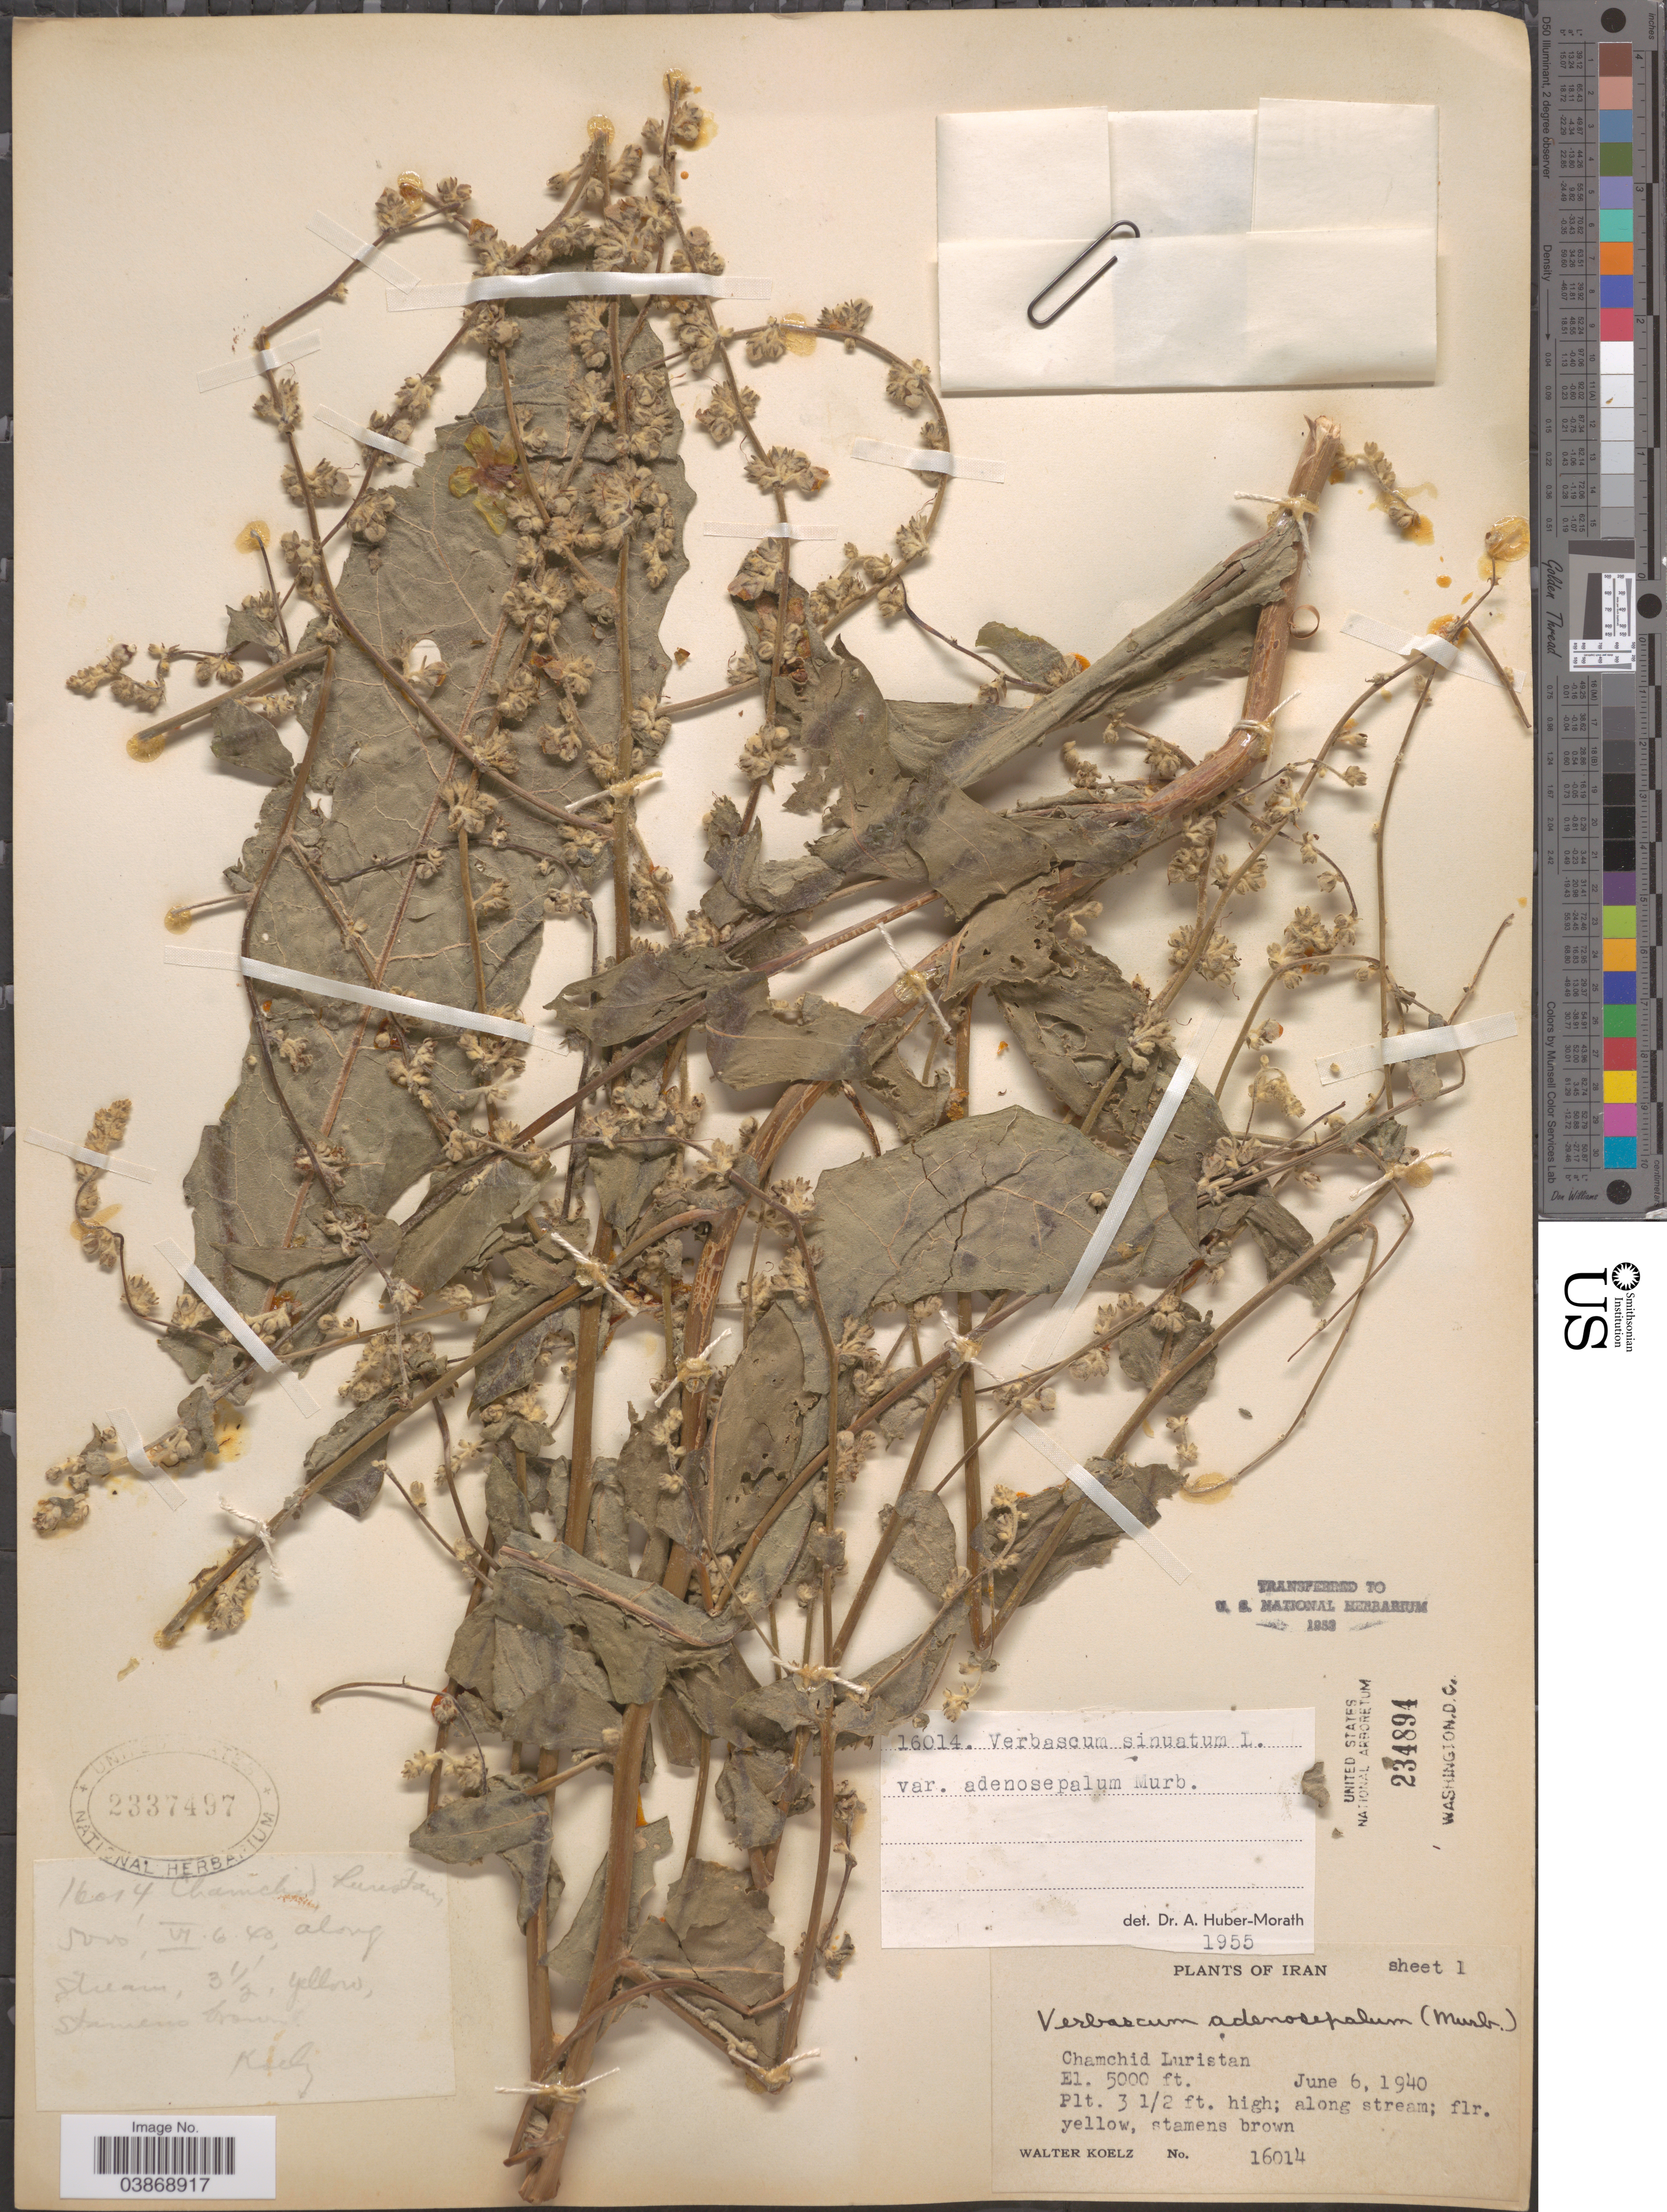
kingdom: Plantae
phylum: Tracheophyta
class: Magnoliopsida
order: Lamiales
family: Scrophulariaceae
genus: Verbascum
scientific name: Verbascum sinuatum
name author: L.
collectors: W. N. Koelz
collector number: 16014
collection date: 1940-06-06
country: Iran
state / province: Lorestan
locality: Chamchid Luristan.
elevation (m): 1524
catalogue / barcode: US 2337497